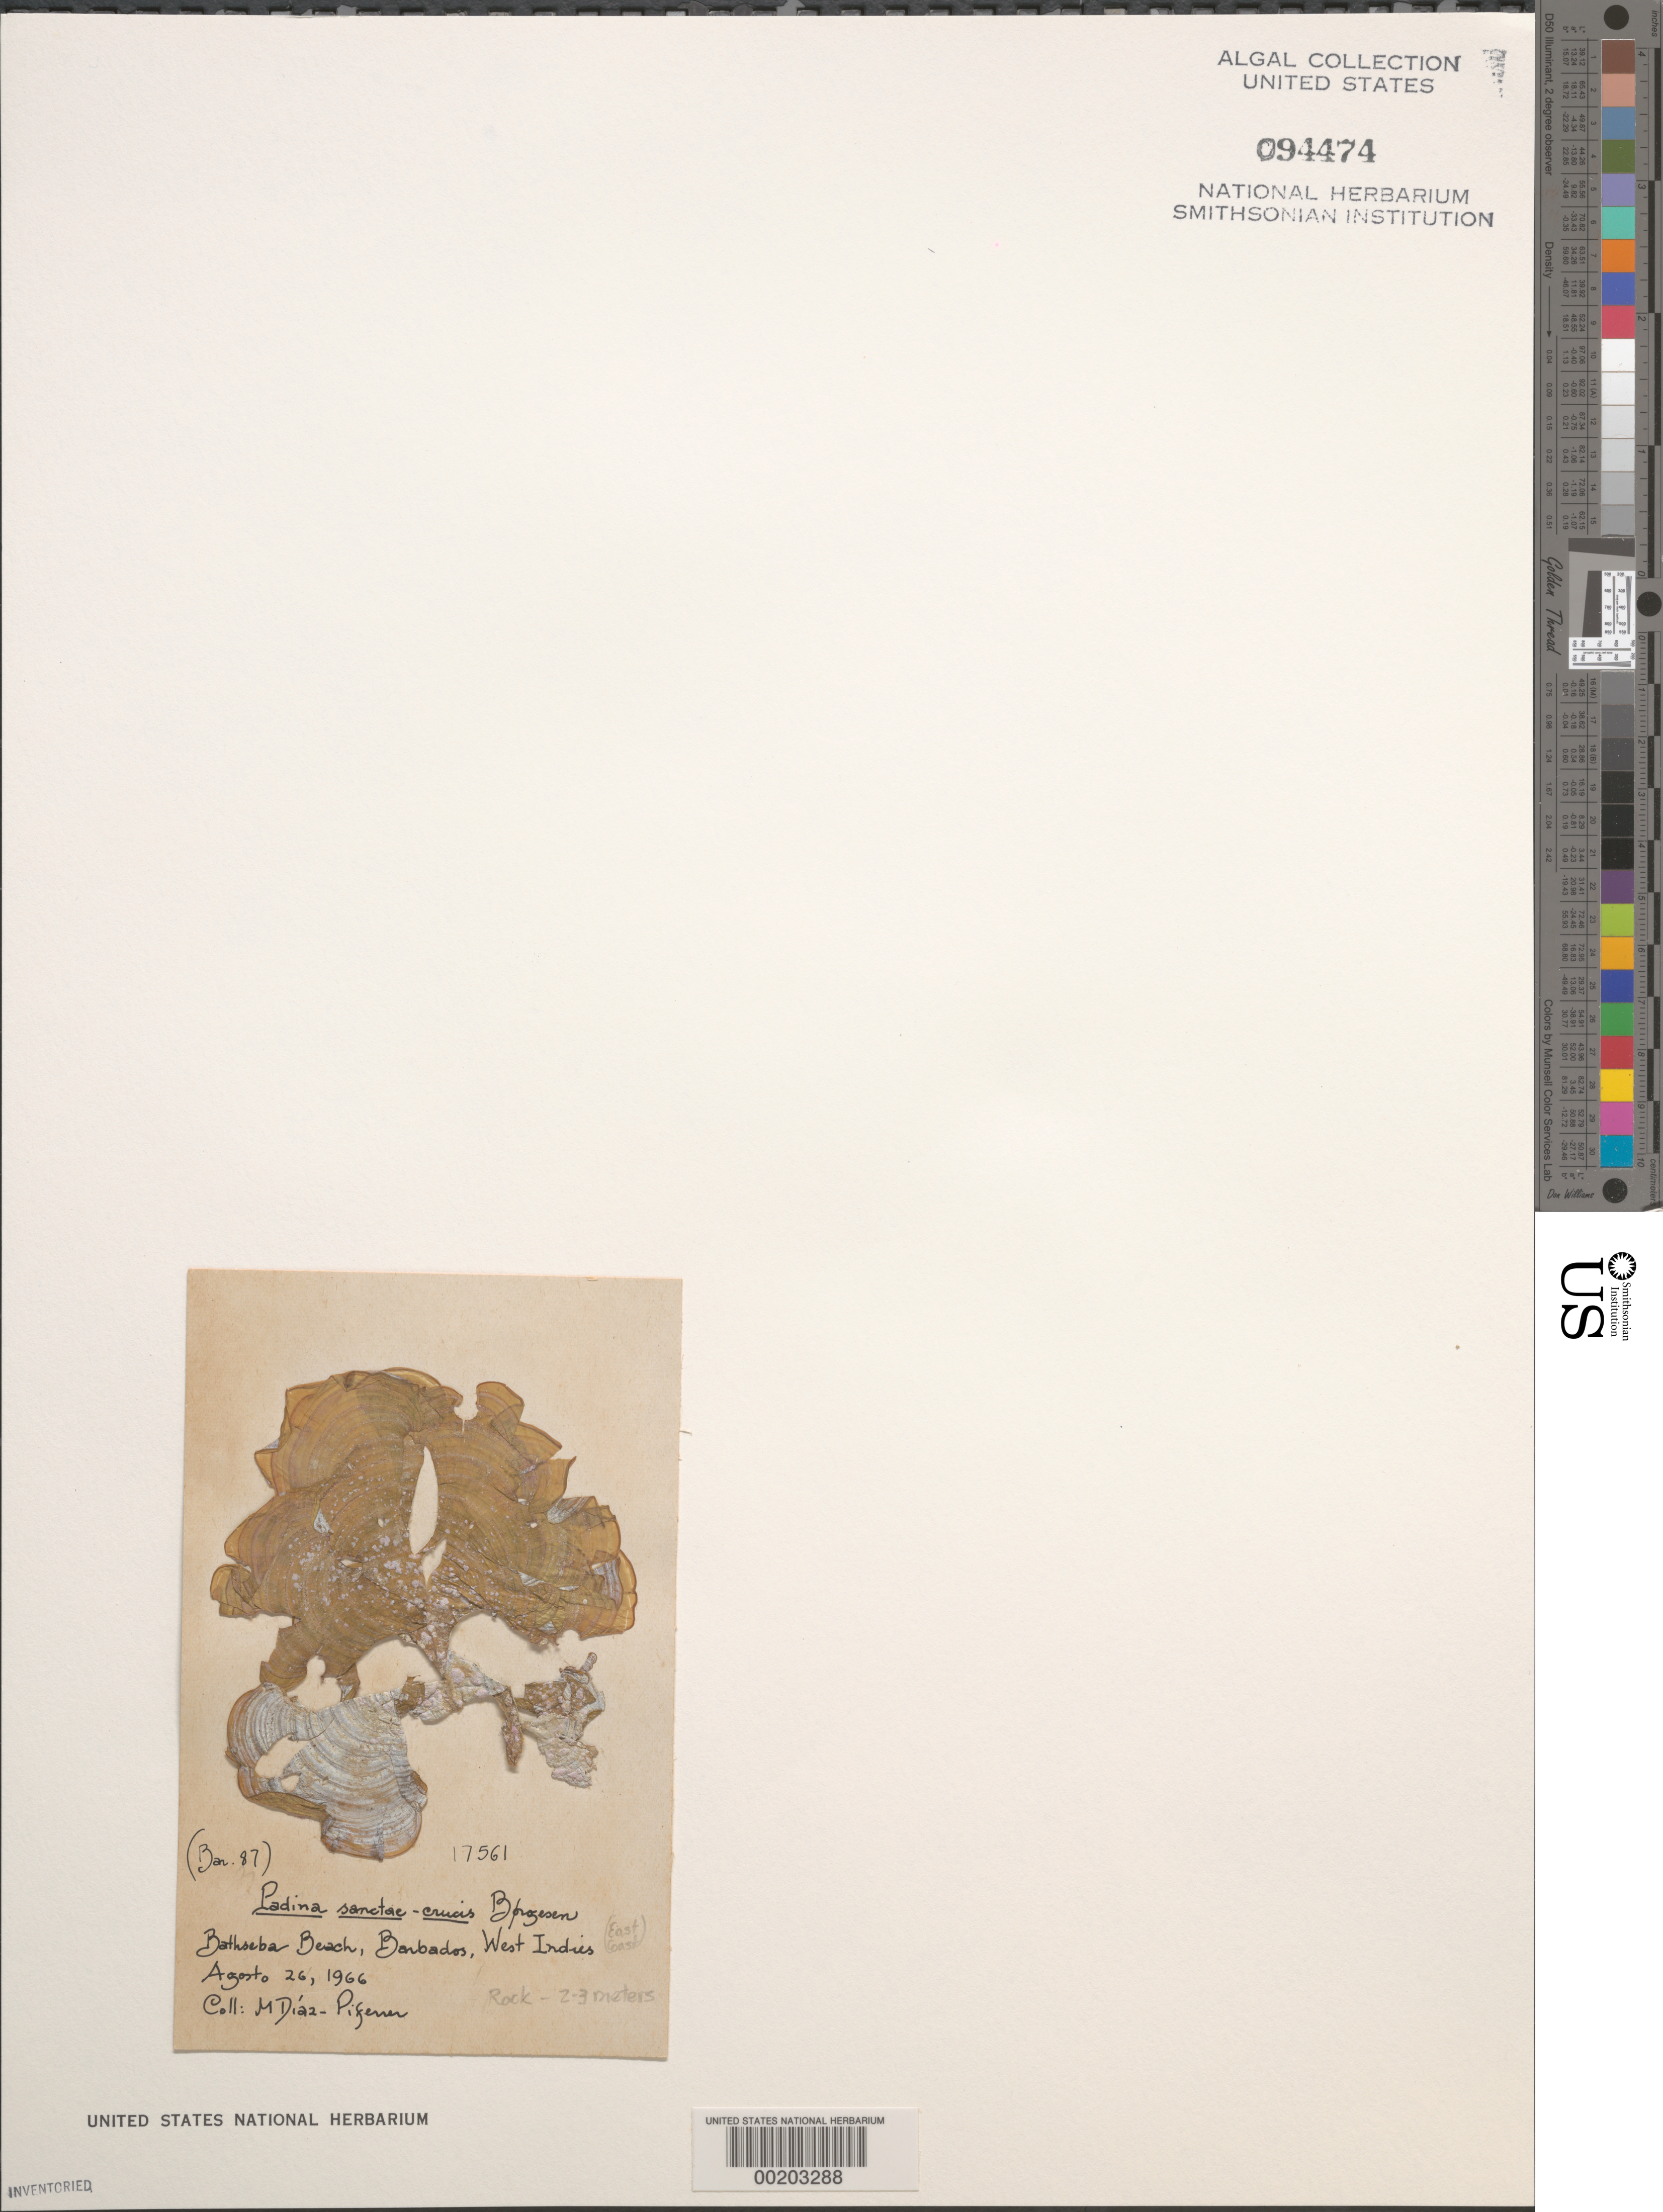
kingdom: Chromista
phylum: Ochrophyta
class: Phaeophyceae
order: Dictyotales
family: Dictyotaceae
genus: Padina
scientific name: Padina sanctae-crucis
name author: Børgesen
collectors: M. Diaz-Piferrer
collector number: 17561 & BAR. 87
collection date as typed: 26 Aug 1966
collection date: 1966-08-26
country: Barbados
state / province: Saint Joseph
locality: Bathsheba Beach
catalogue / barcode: US 94474